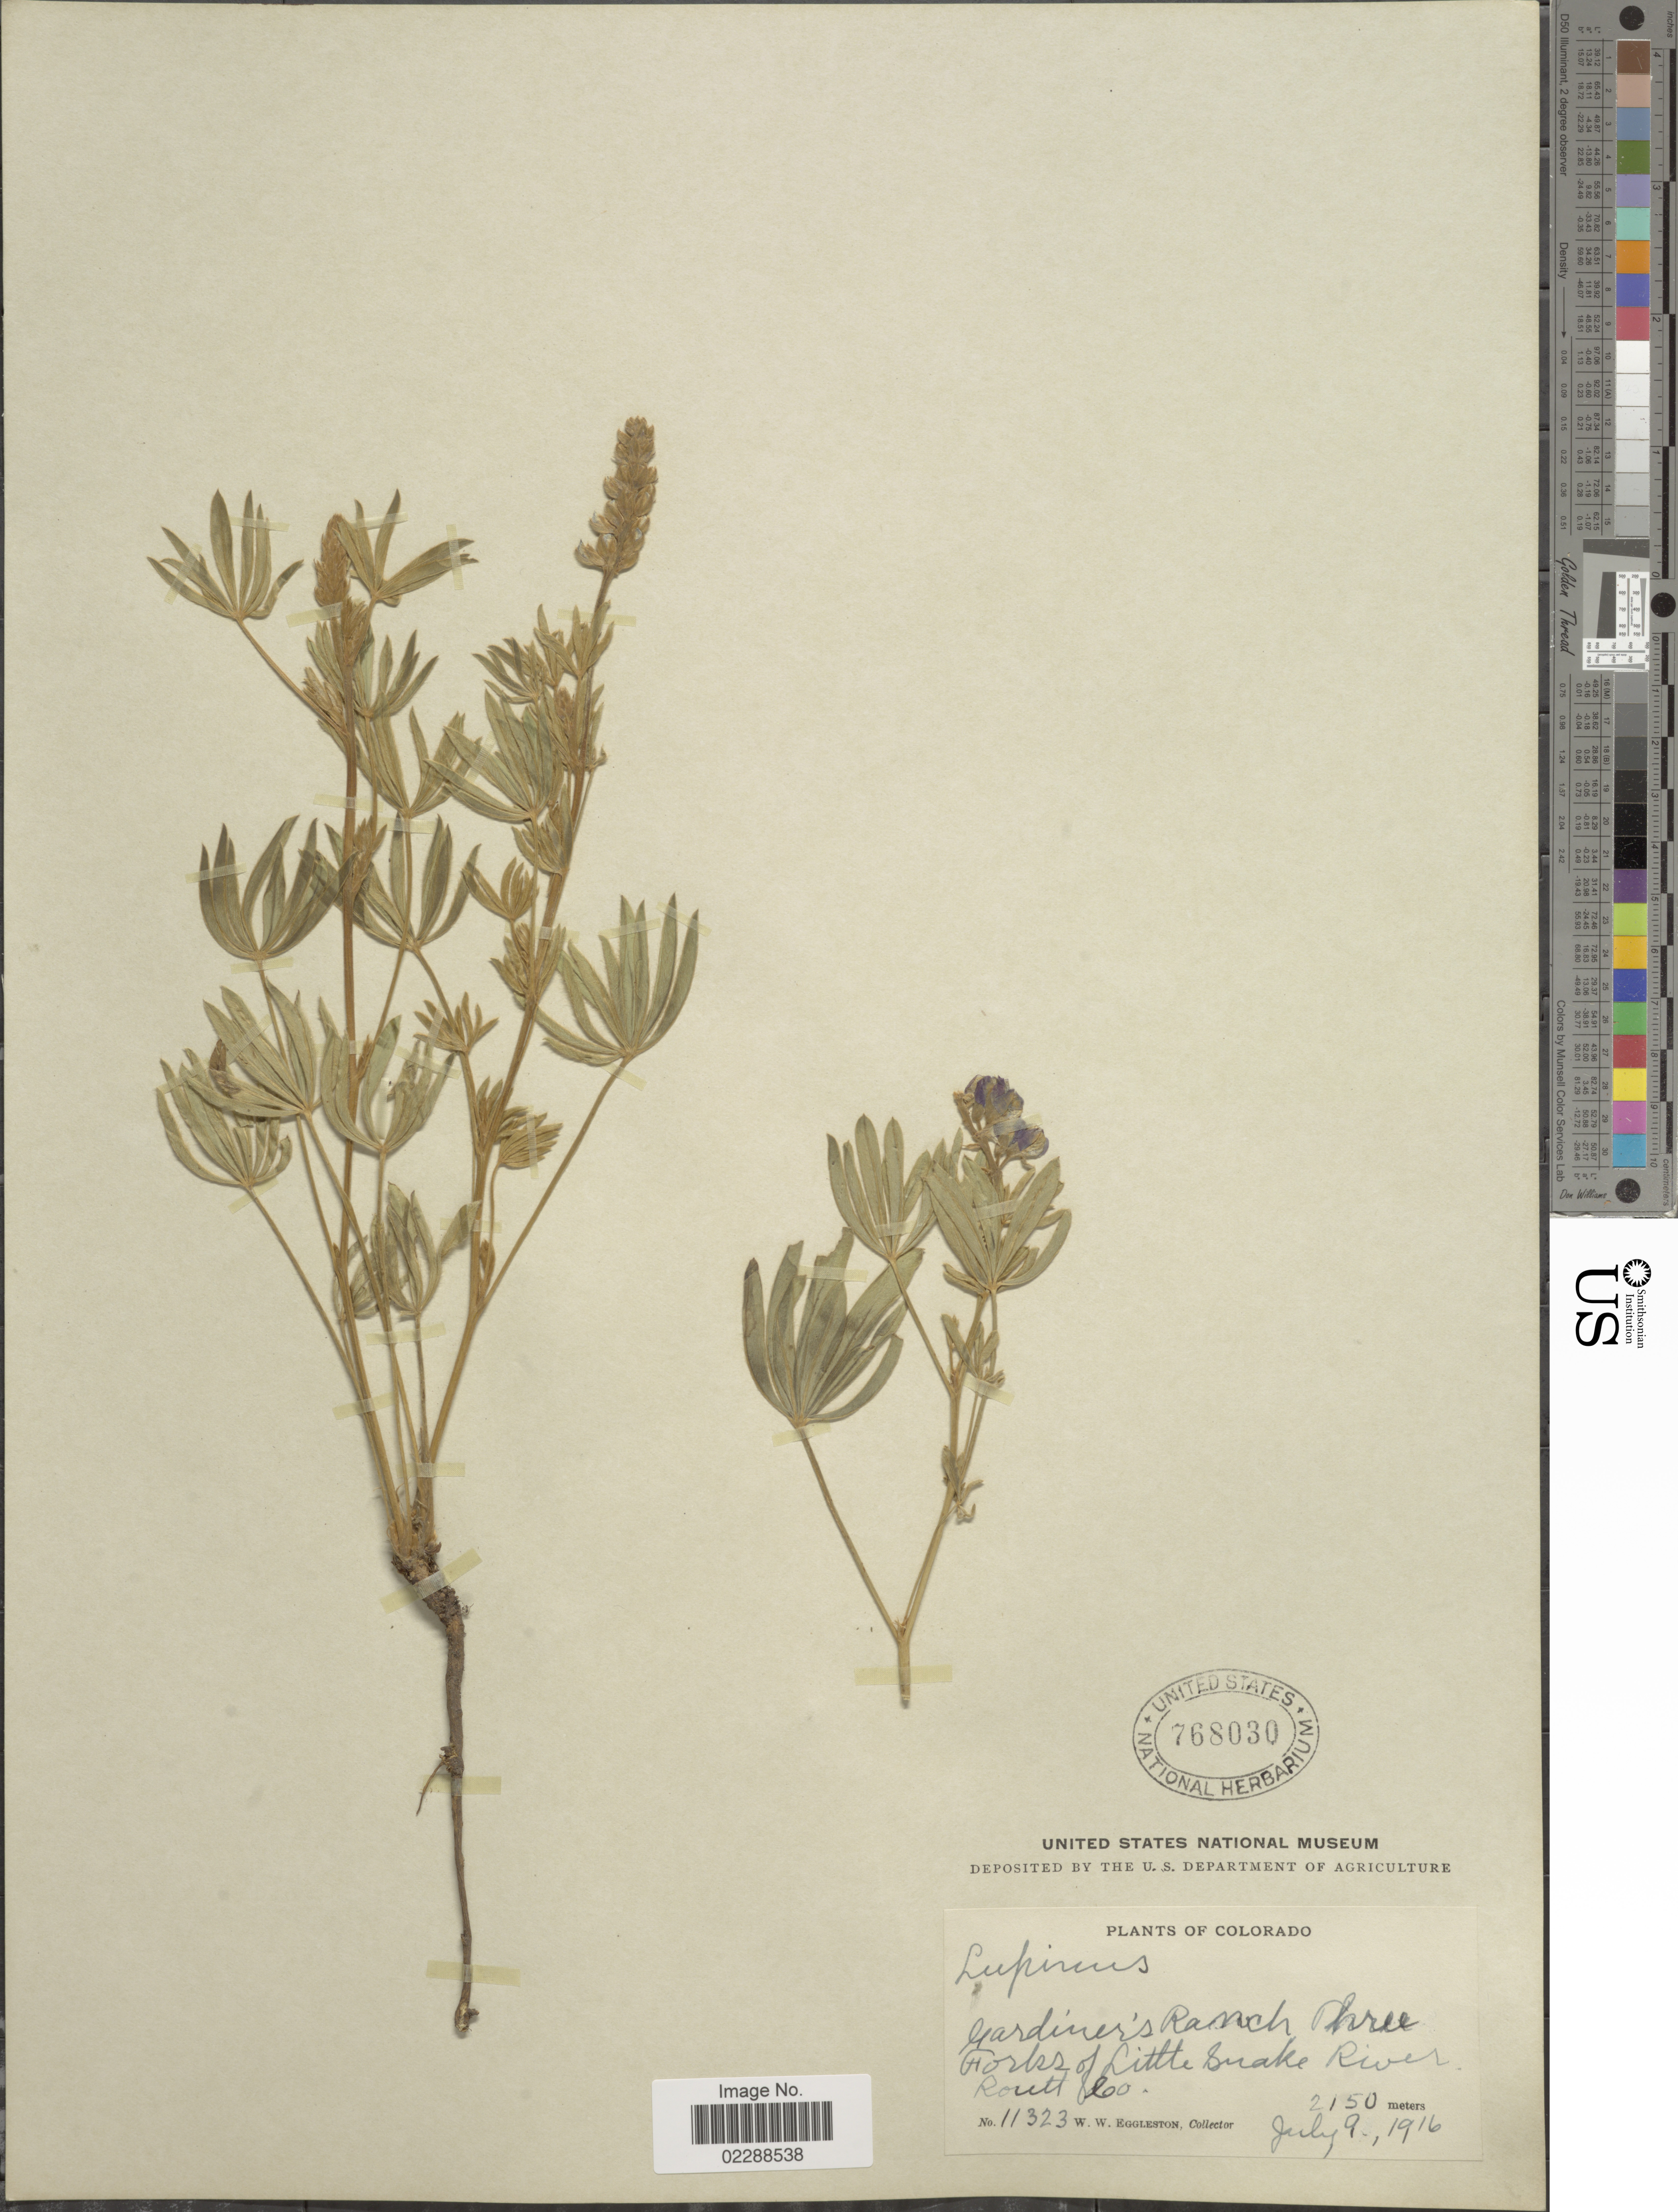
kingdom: Plantae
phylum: Tracheophyta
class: Magnoliopsida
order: Fabales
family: Fabaceae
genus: Lupinus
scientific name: Lupinus sp.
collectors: W. W. Eggleston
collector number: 11323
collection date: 1916-07-09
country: United States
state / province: Colorado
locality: Gardener's Ranch Three Forks of Little Snake River, Routt Co.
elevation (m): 2150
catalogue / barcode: US 768030